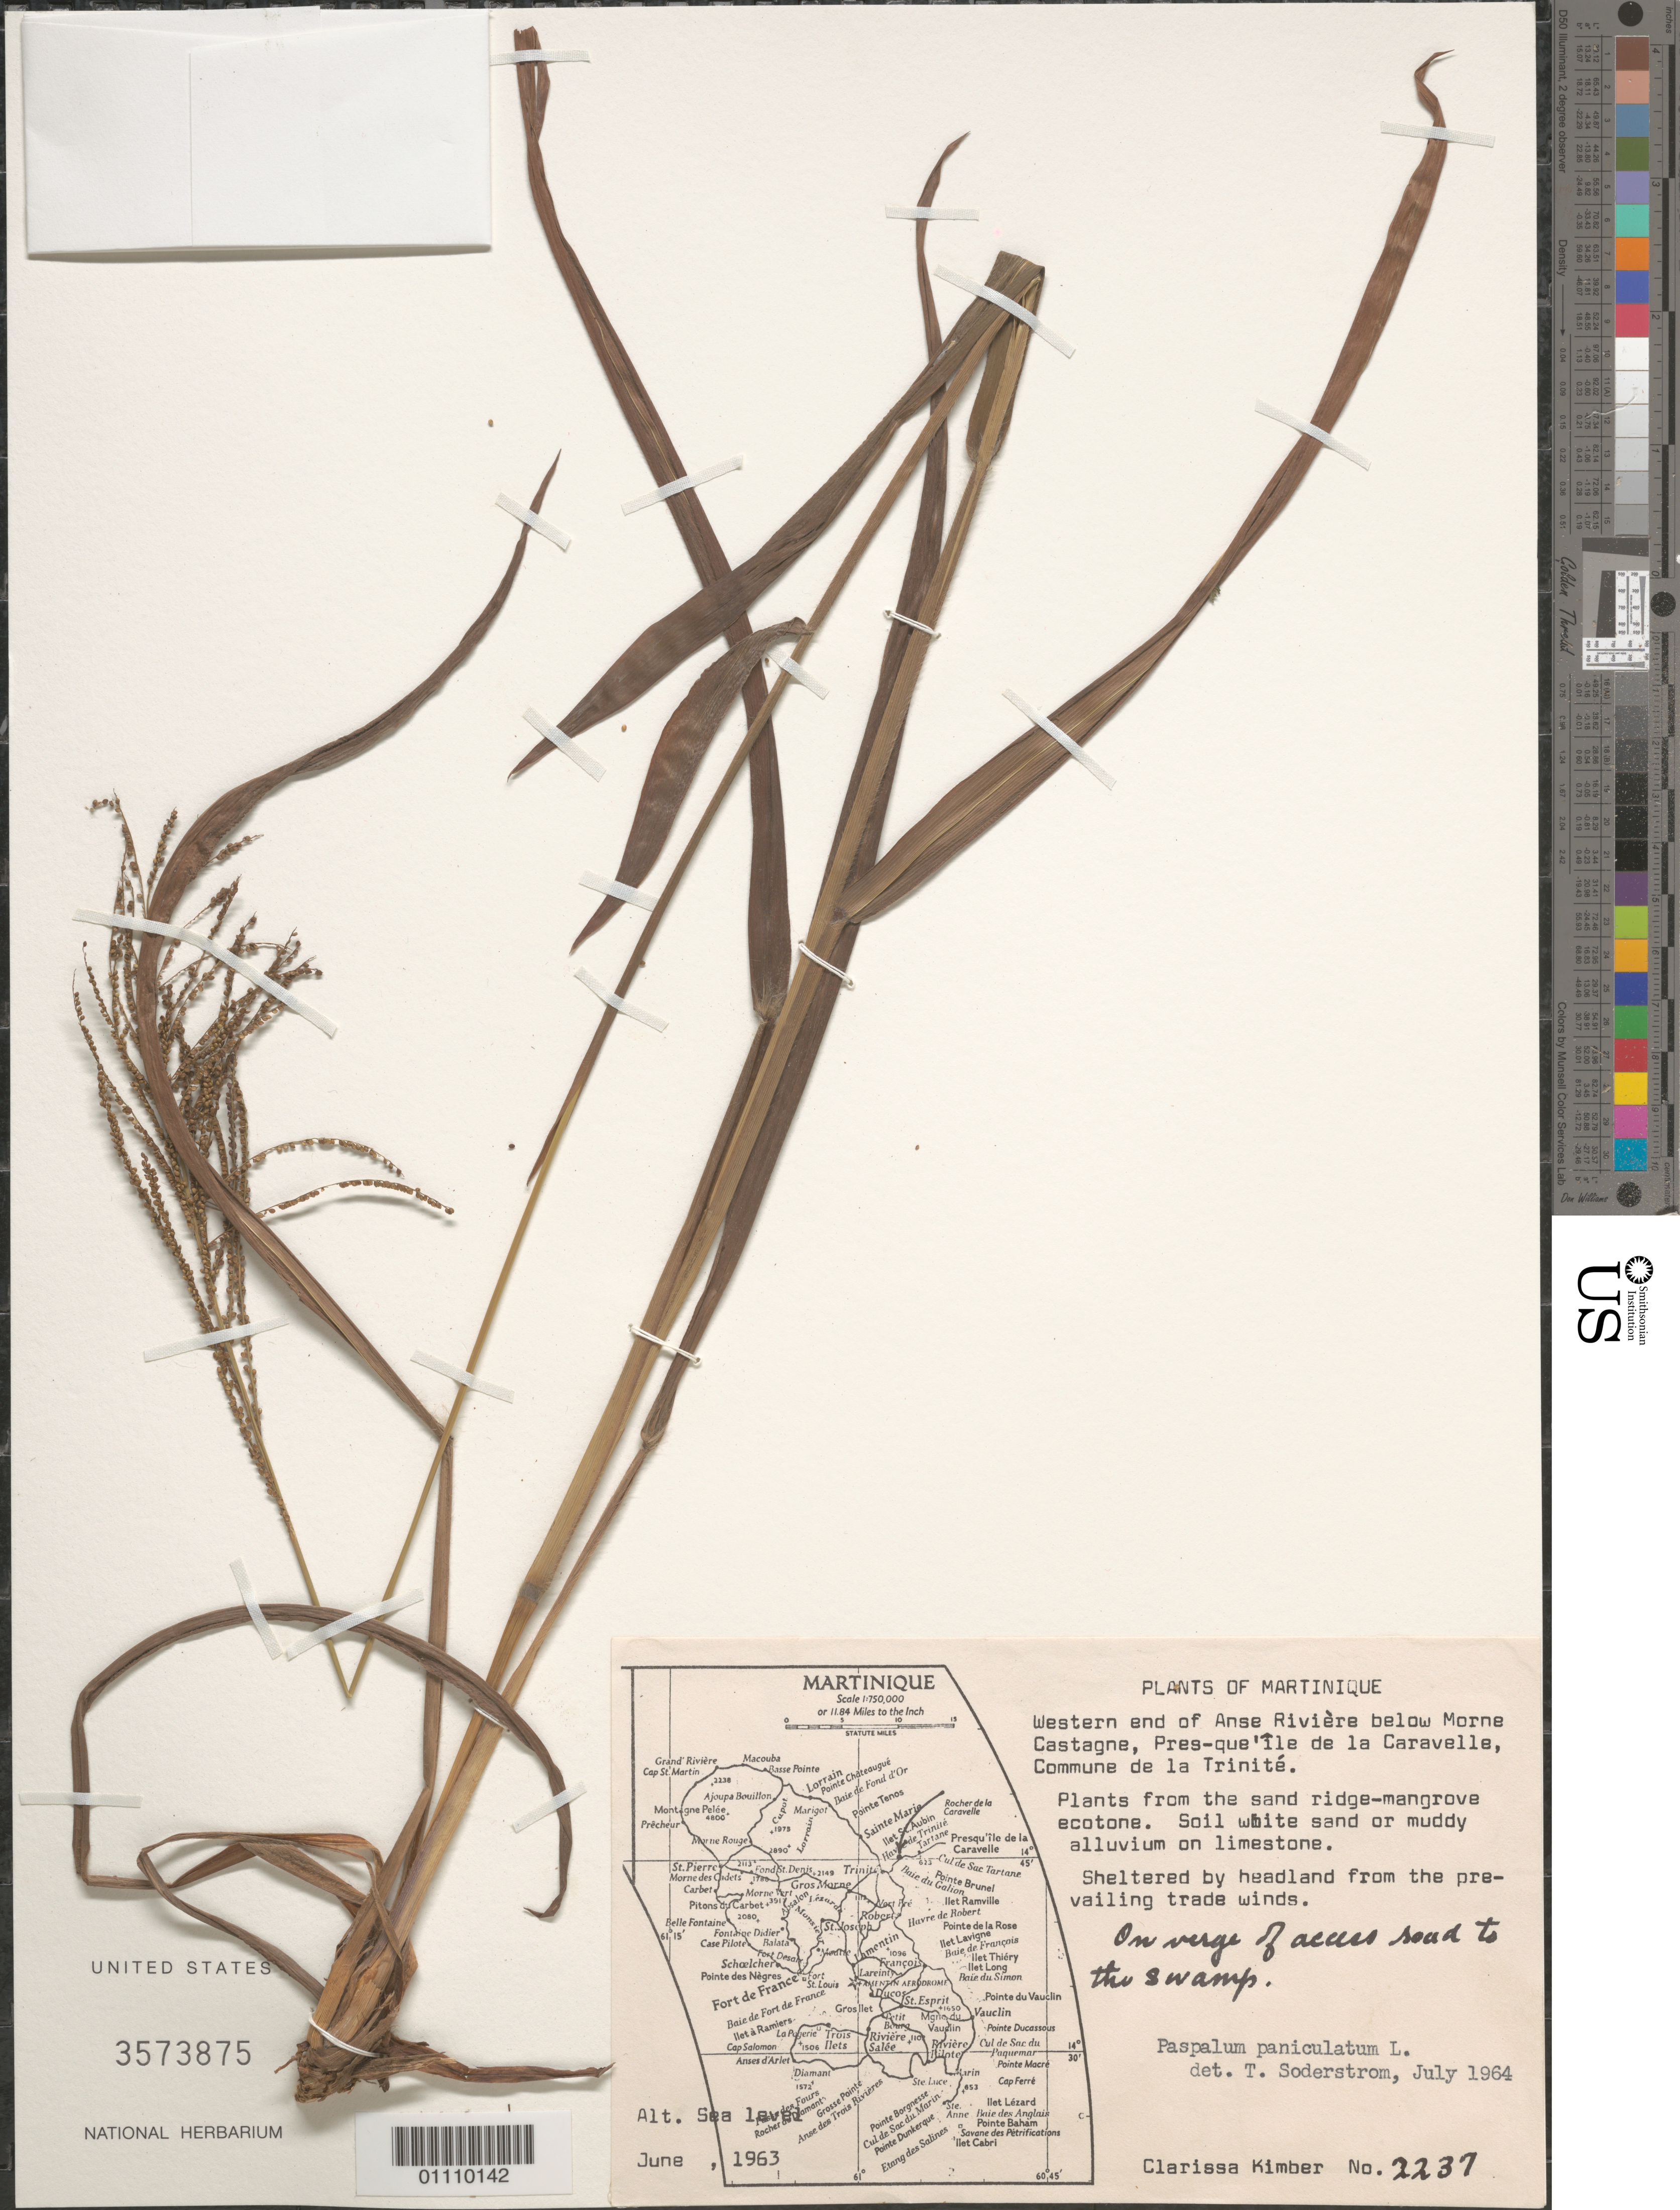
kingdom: Plantae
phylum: Tracheophyta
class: Liliopsida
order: Poales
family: Poaceae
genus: Paspalum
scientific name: Paspalum paniculatum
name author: L.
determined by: Soderstrom, T. R.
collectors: C. Kimber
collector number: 2237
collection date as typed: Jun 1963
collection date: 1963-06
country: Martinique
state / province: La Trinité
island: Martinique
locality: Anse Rivière, W end, below Morne Castagne, Pres-que'Ile de la Caravelle, Commune de la Trinité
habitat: Plants from the sand ridge-mangrove ecotone. Soil white sand or muddy alluvium on limestone. Sheltered by headland from the prevailing trade winds. On verge of access road to the swamp.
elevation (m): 0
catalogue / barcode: US 3573875